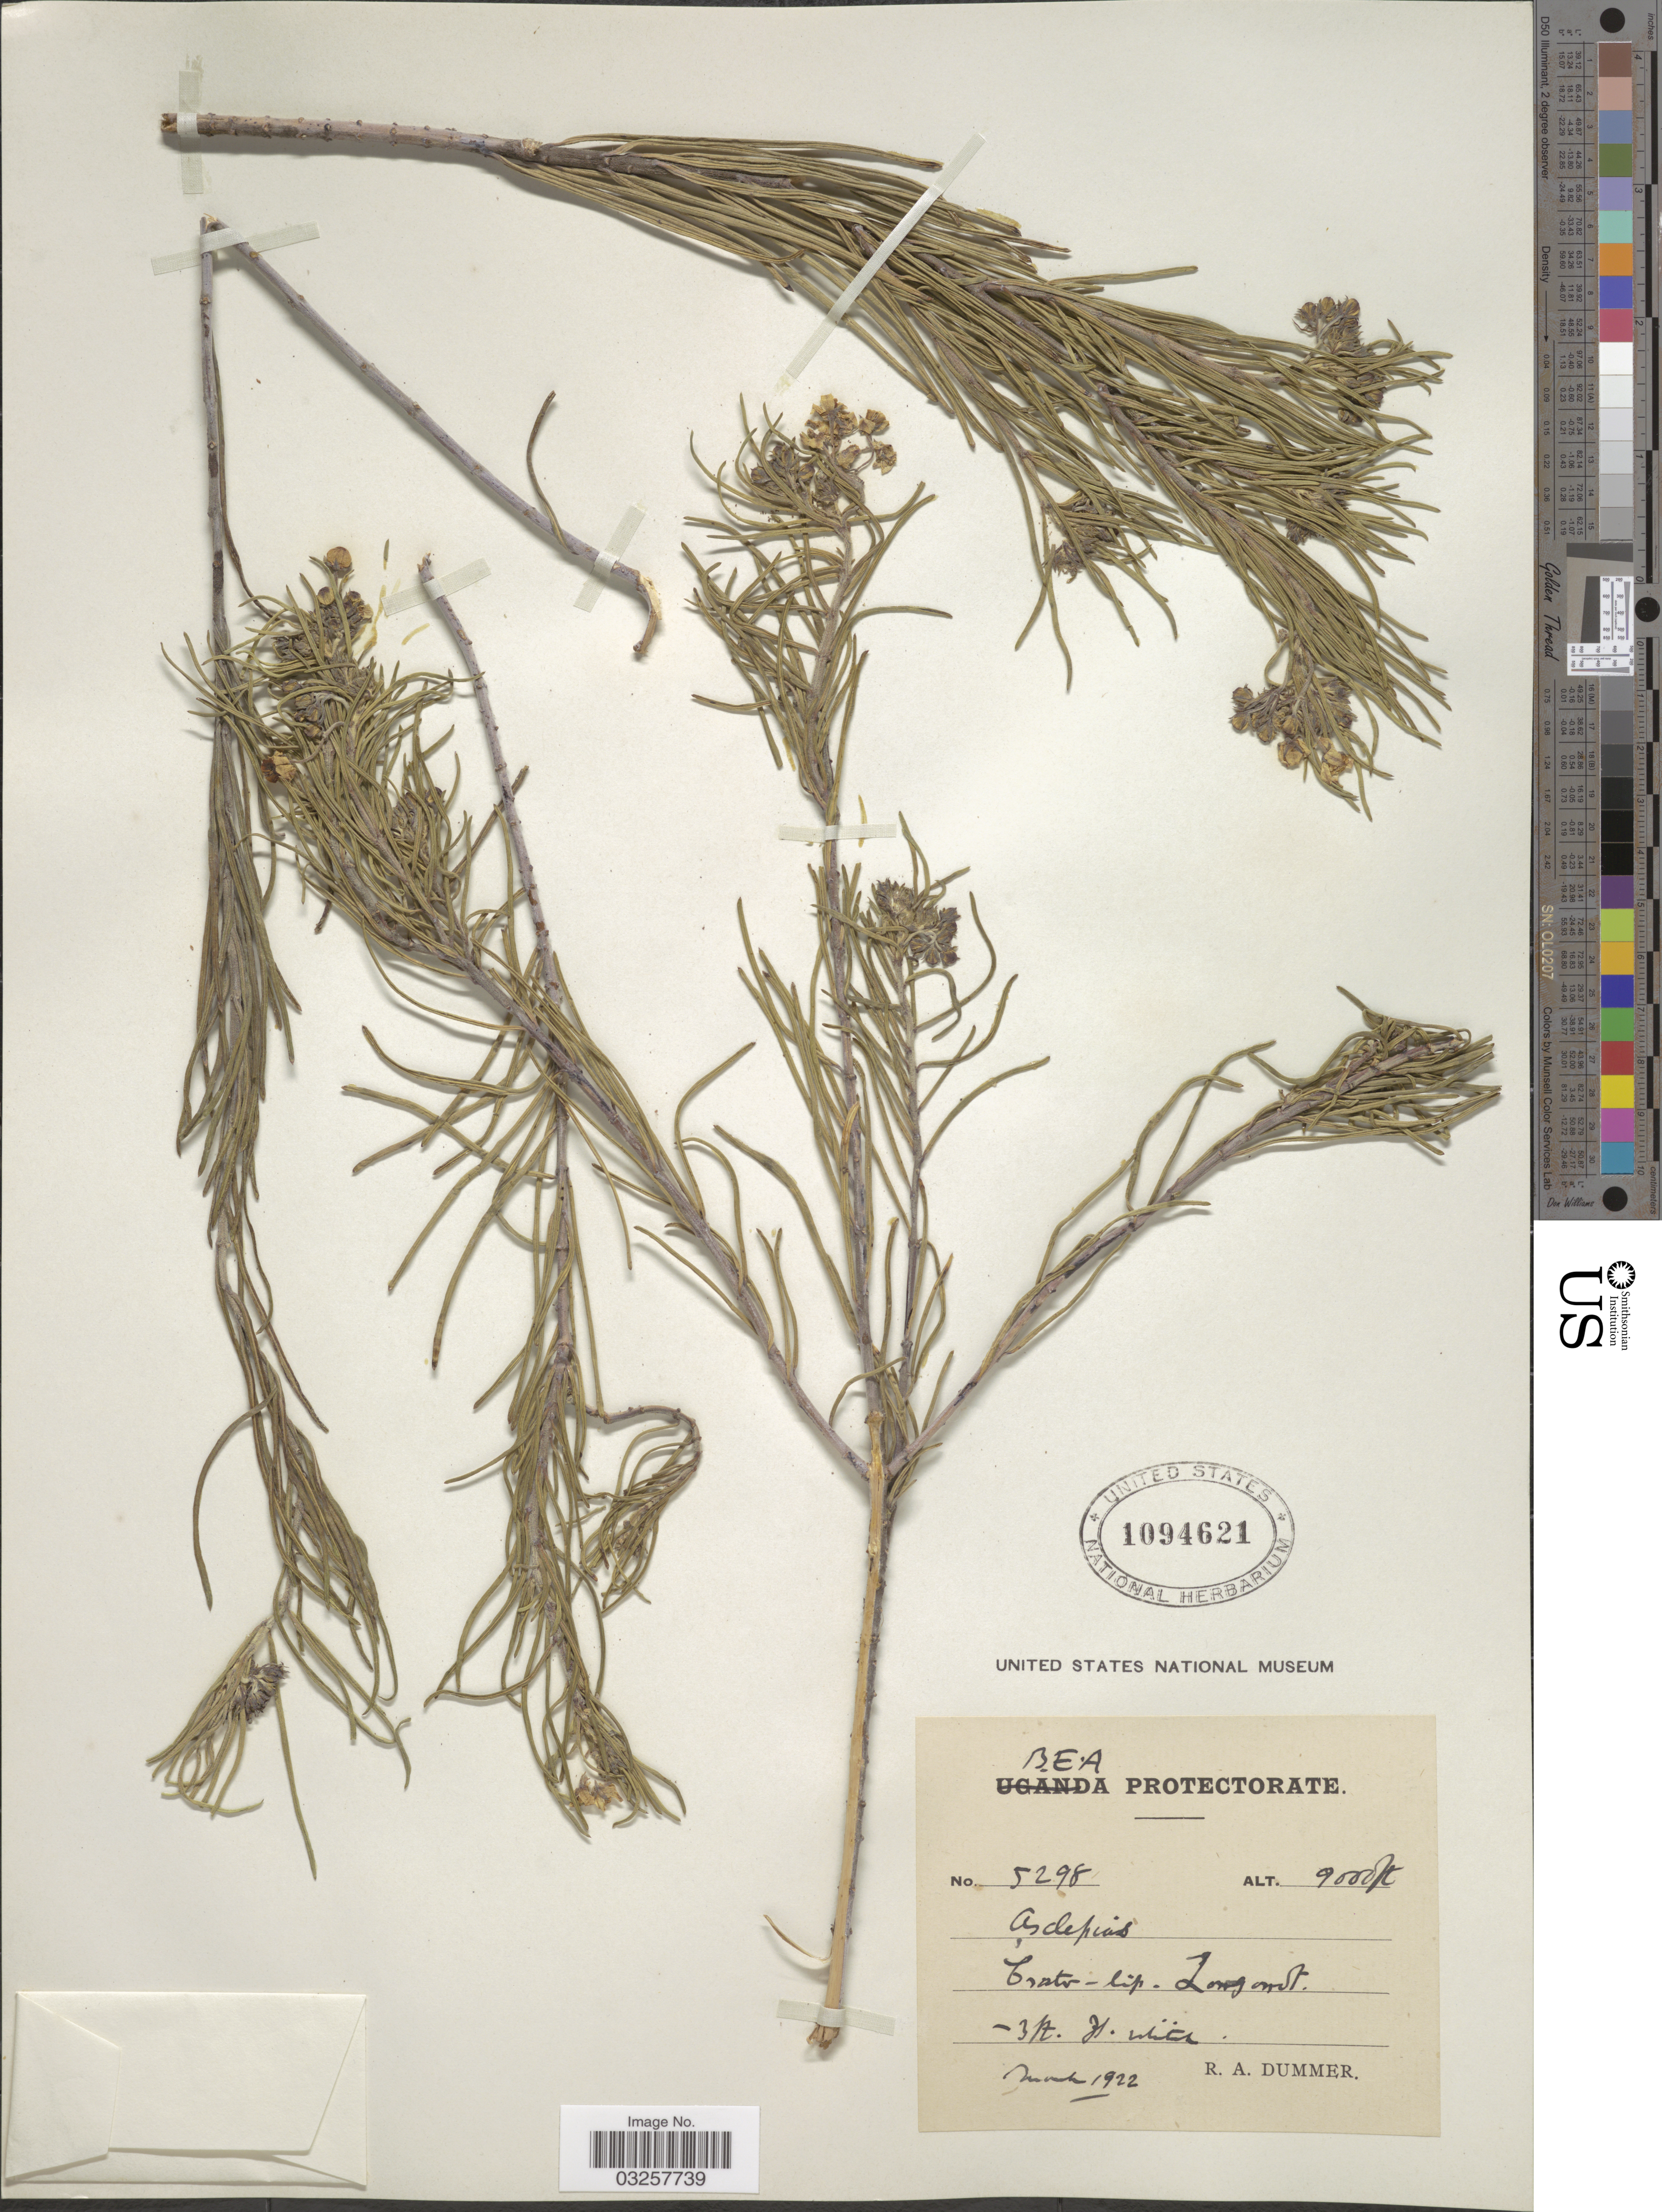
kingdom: Plantae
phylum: Tracheophyta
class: Magnoliopsida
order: Gentianales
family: Apocynaceae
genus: Asclepias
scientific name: Asclepias sp.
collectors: R. Dümmer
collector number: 5298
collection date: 1922-03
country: Kenya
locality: B. E. A. Protectorate. Longonot.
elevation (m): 2743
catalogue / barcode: US 1094621